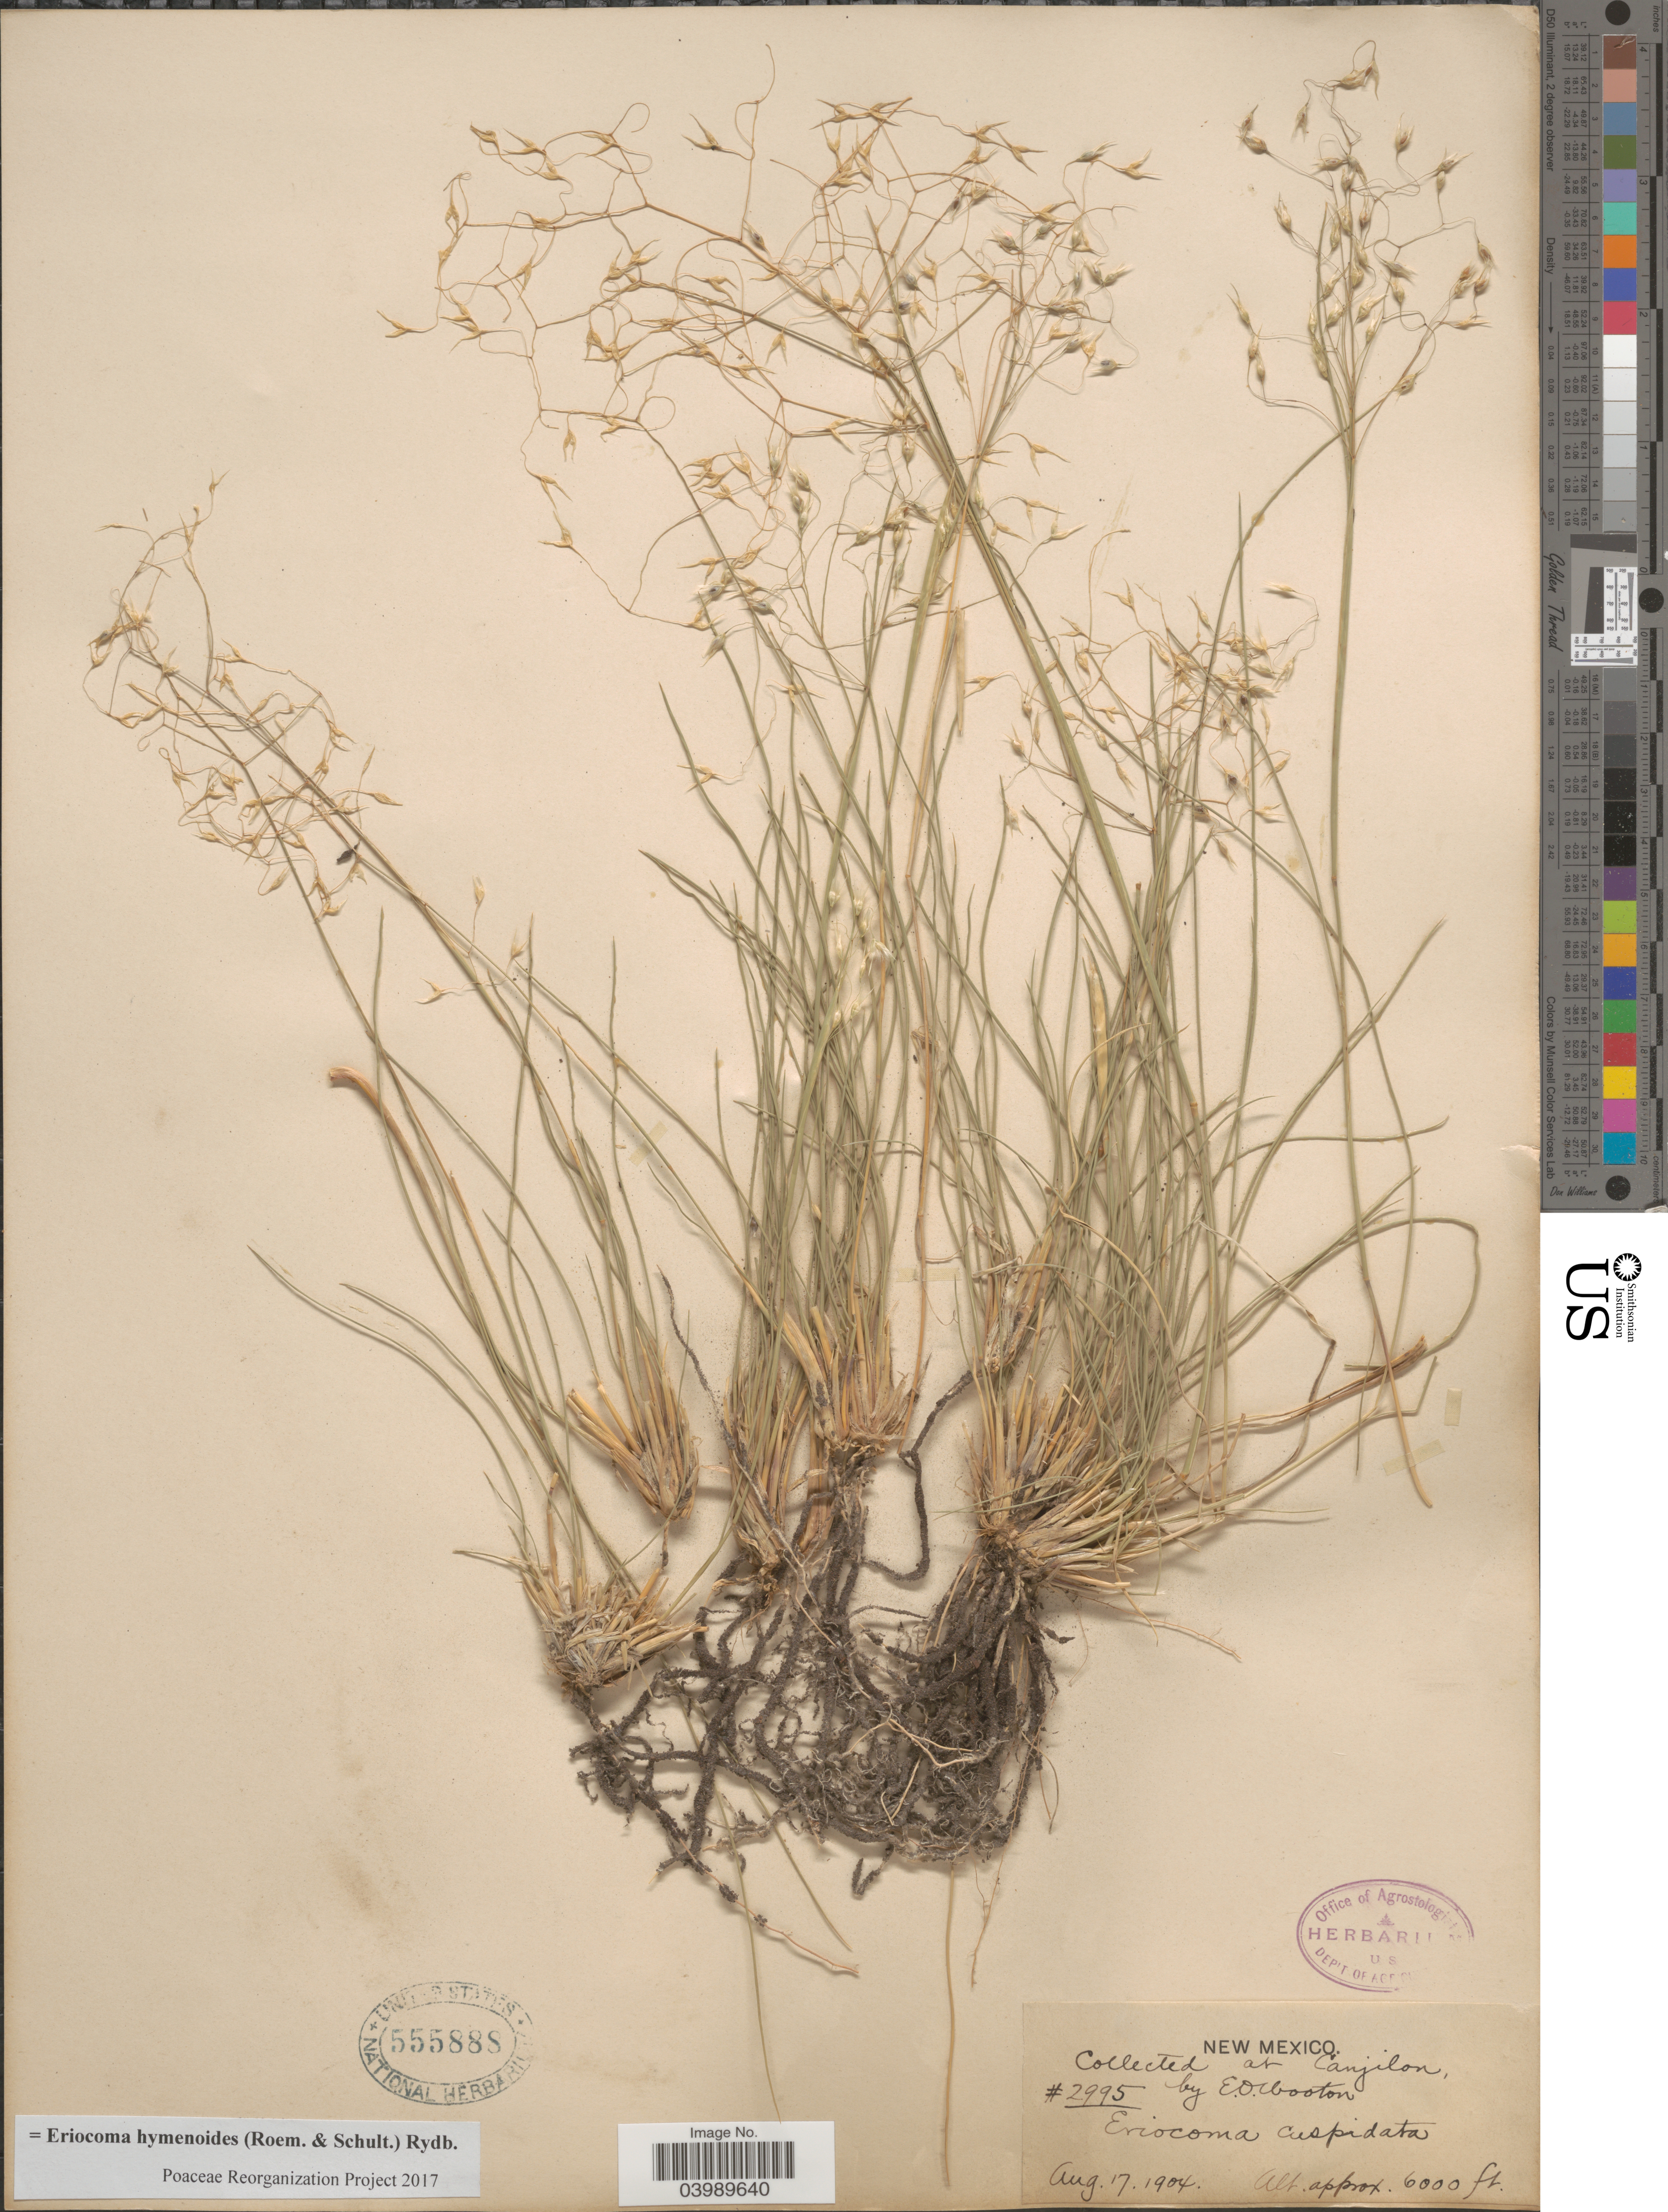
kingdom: Plantae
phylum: Tracheophyta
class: Liliopsida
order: Poales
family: Poaceae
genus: Eriocoma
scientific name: Eriocoma hymenoides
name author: (Roem. & Schult.) Rydb.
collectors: E. O. Wooton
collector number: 2995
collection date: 1904-08-17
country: United States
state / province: New Mexico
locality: At Canjilon.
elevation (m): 1829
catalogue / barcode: US 555888